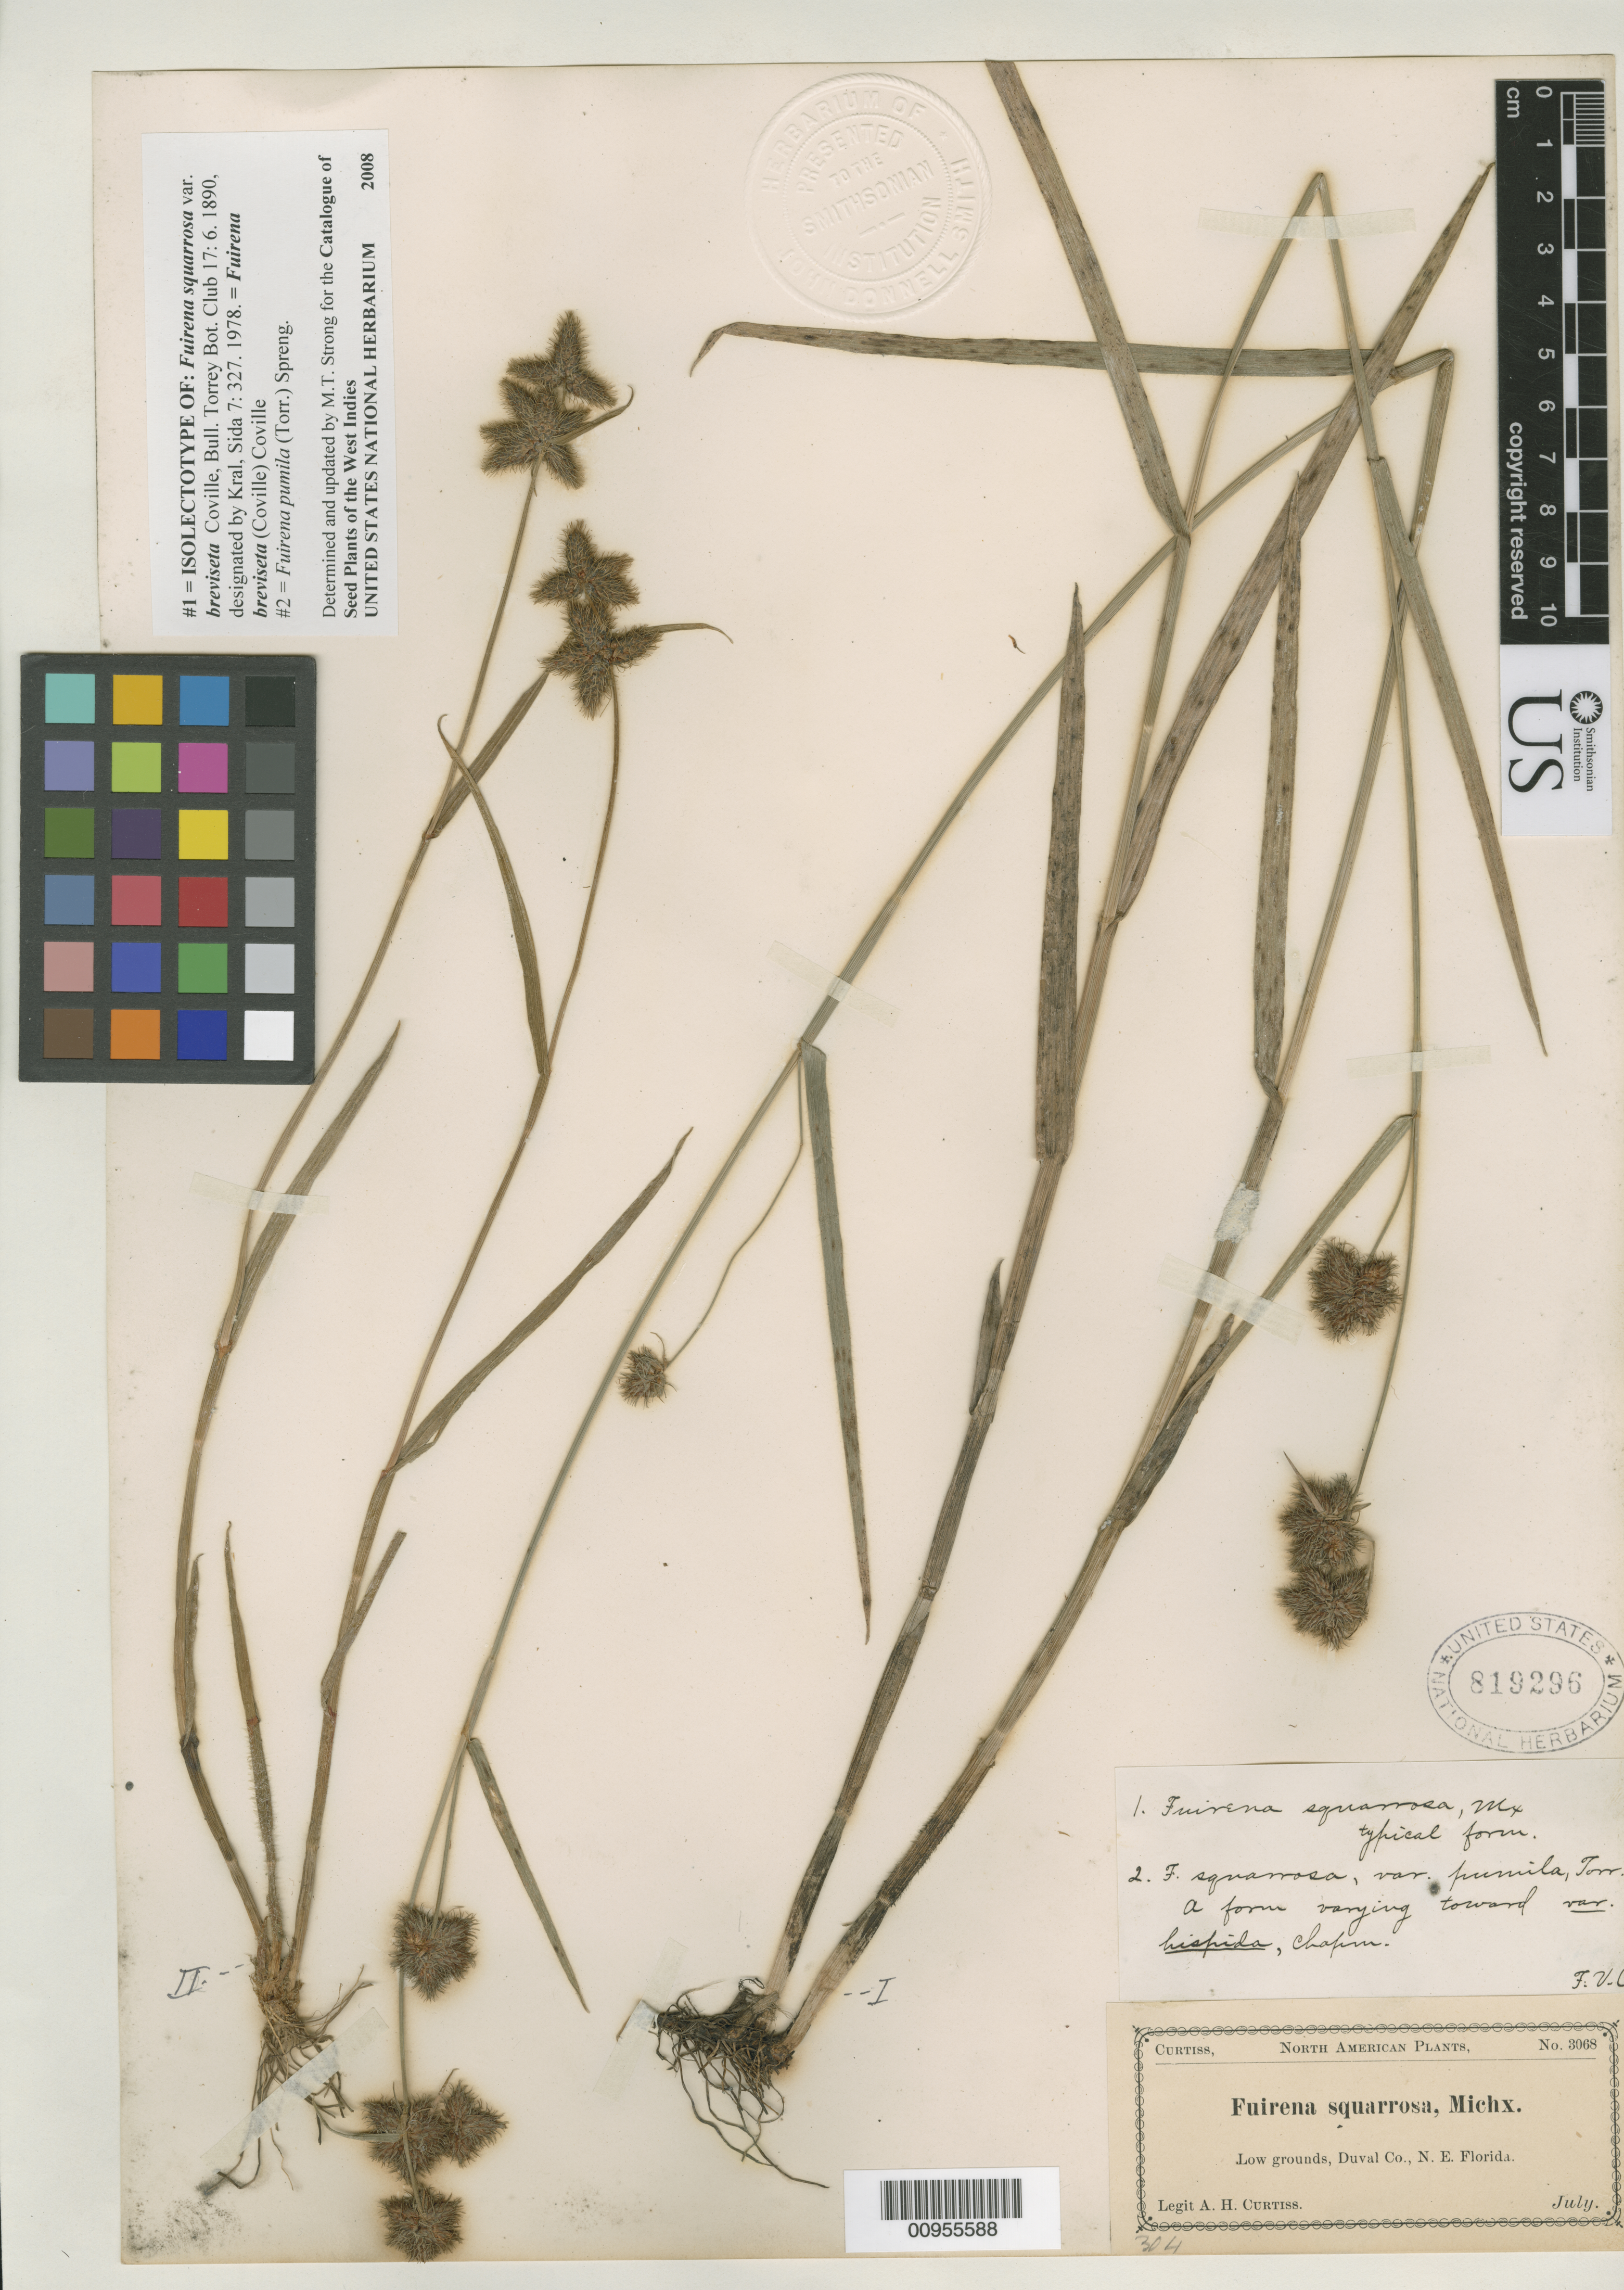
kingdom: Plantae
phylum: Tracheophyta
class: Liliopsida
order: Poales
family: Cyperaceae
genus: Fuirena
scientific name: Fuirena squarrosa var. breviseta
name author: Coville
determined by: Strong, M. T., (US), Smithsonian Institution - National Museum of Natural History (UNITED STATES)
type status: Lectotype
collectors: A. H. Curtiss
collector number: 3068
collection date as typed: Jul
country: United States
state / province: Florida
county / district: Duval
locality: Low grounds, Duval Co., N.E. Florida.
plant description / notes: This sheet annotated as "ISOLECTOTYPE" by Strong; lectotypification by Kral cites duplicates of the lectotype collection at several herbaria (although not US) without designating a single sheet as the lectotype.; Specimen ex herb. John Donnell Smith. Mounted with non-type specimen annotated as "II" on left-hand side of sheet, separately annotated by M.T. Strong as Fuirena pumila (Torr.) Spreng.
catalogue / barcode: US 819296